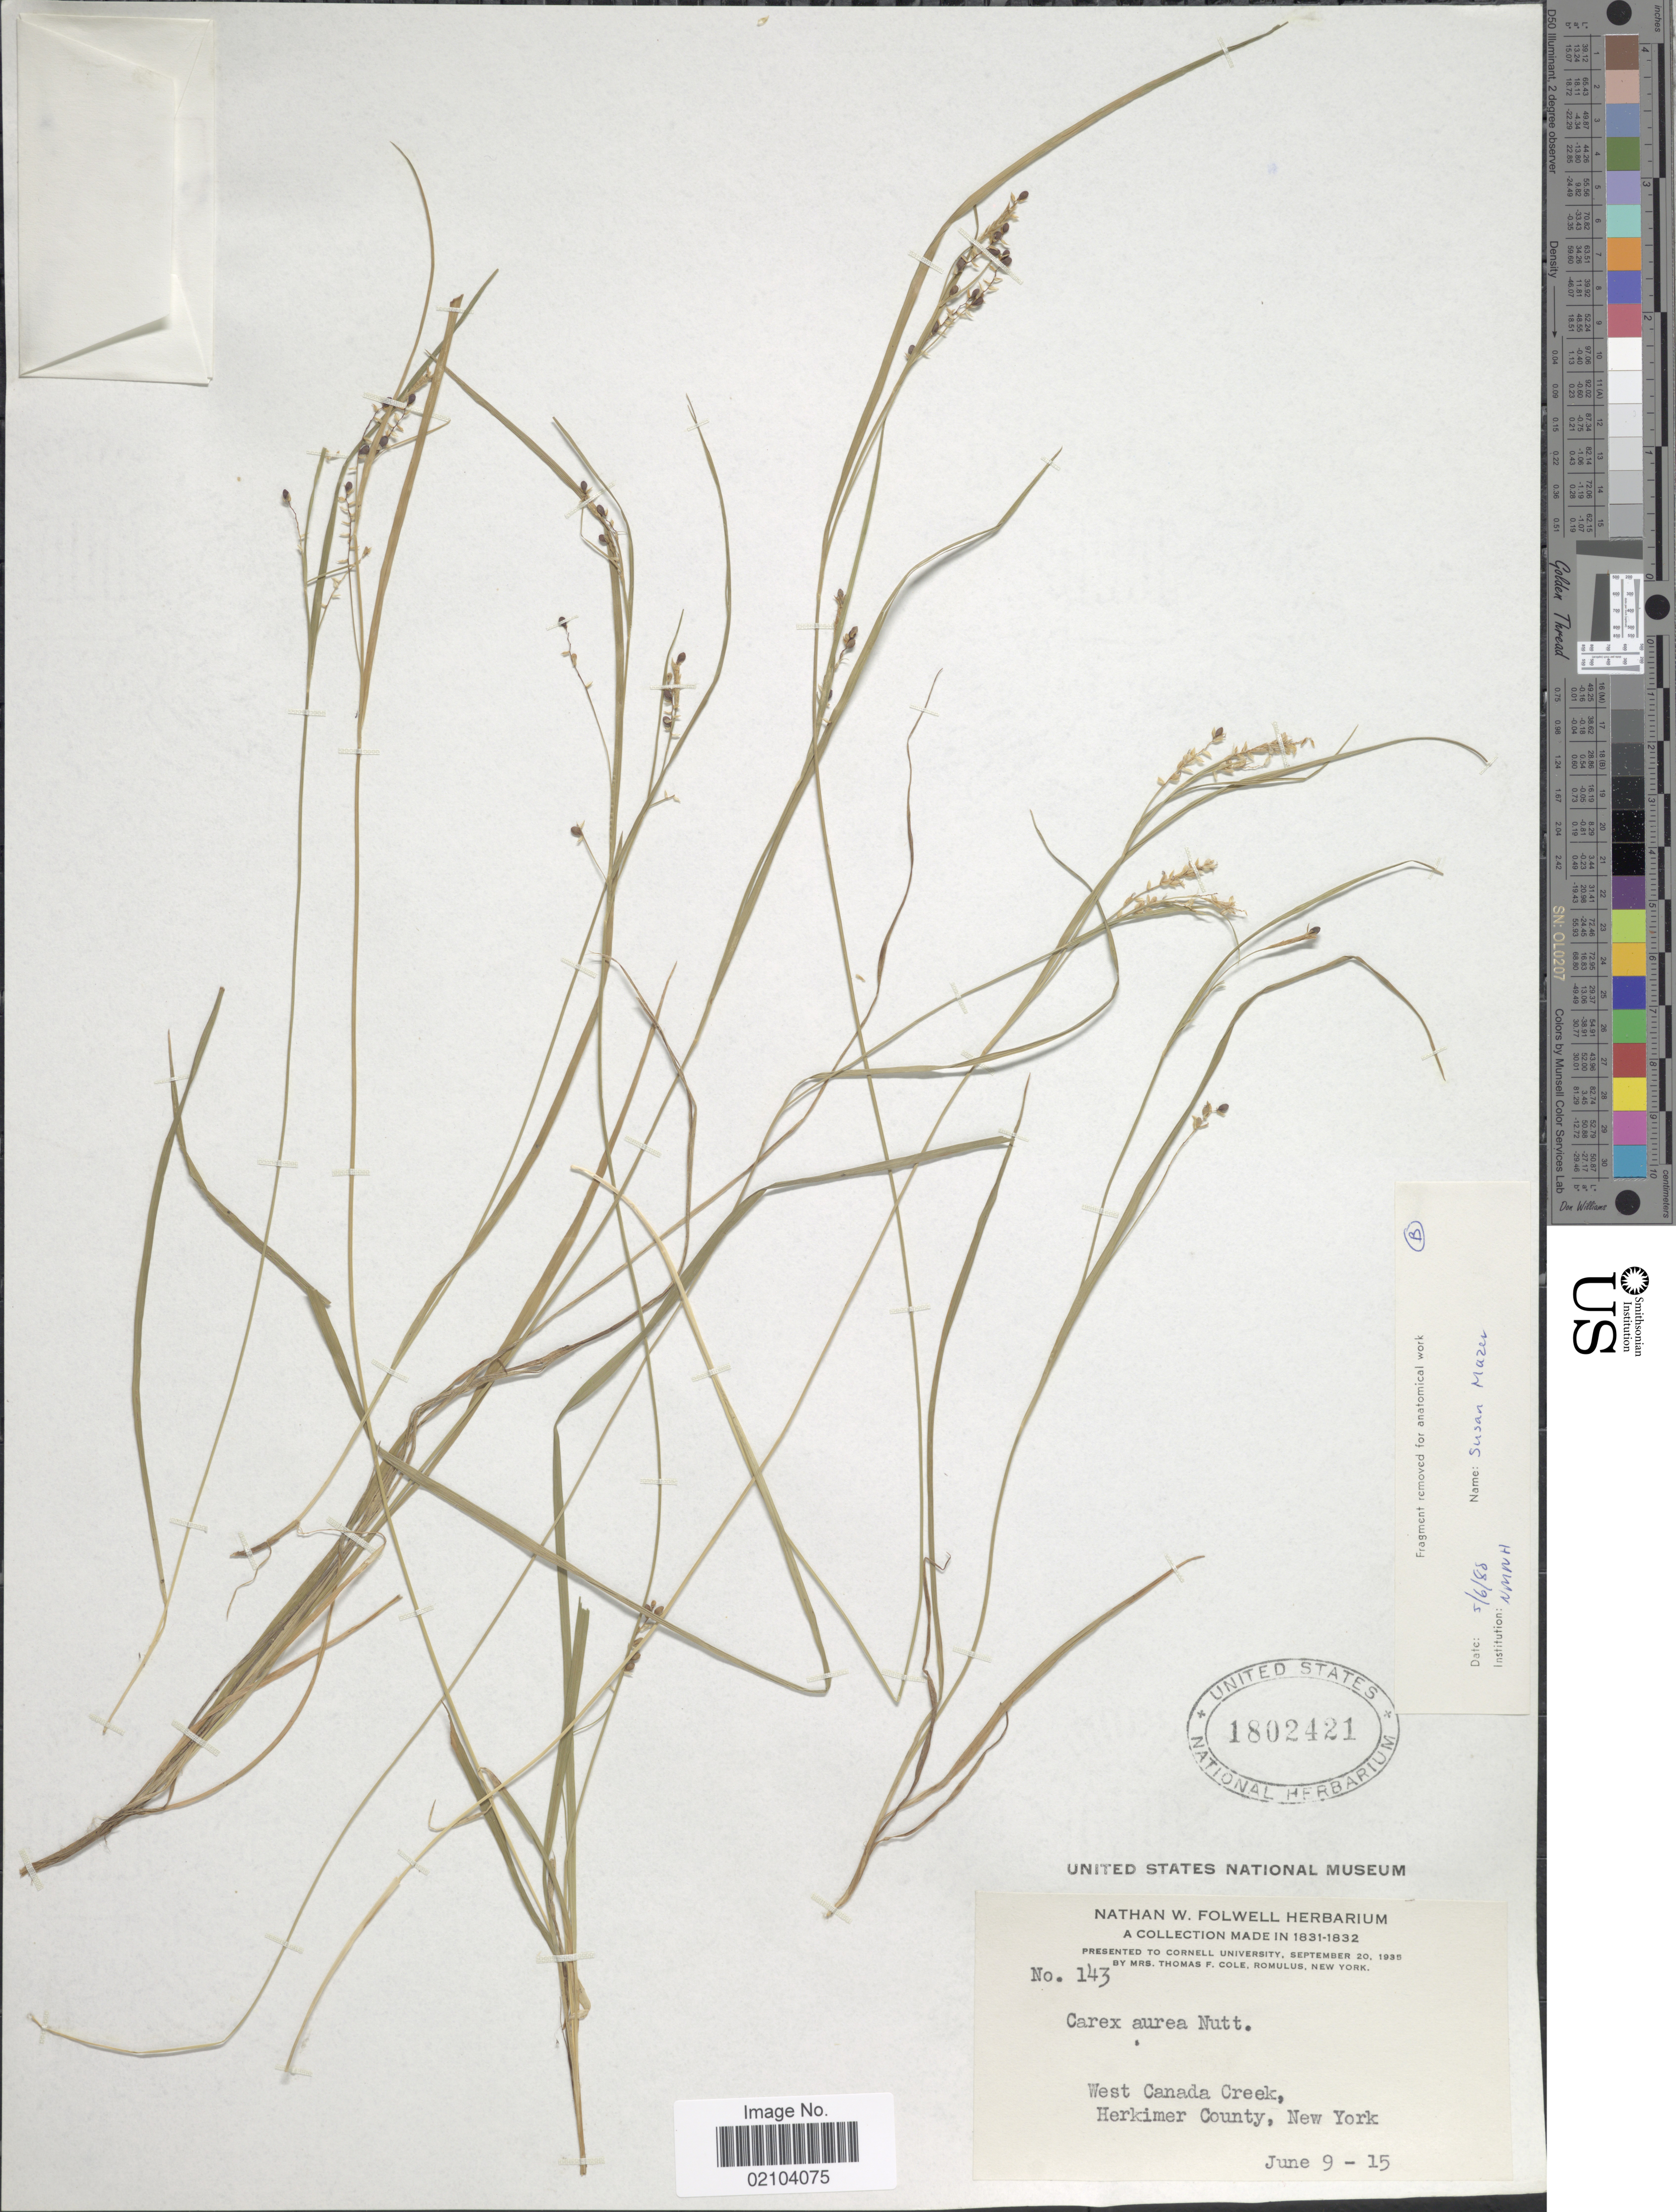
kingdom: Plantae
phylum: Tracheophyta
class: Liliopsida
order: Poales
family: Cyperaceae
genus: Carex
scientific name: Carex aurea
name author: Nutt.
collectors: ex herb. Nathan W. Folwell & T. Cole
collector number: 143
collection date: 1831-06-09/1831-06-15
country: United States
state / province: New York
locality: West Canada Creek, Herkimer County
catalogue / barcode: US 1802421